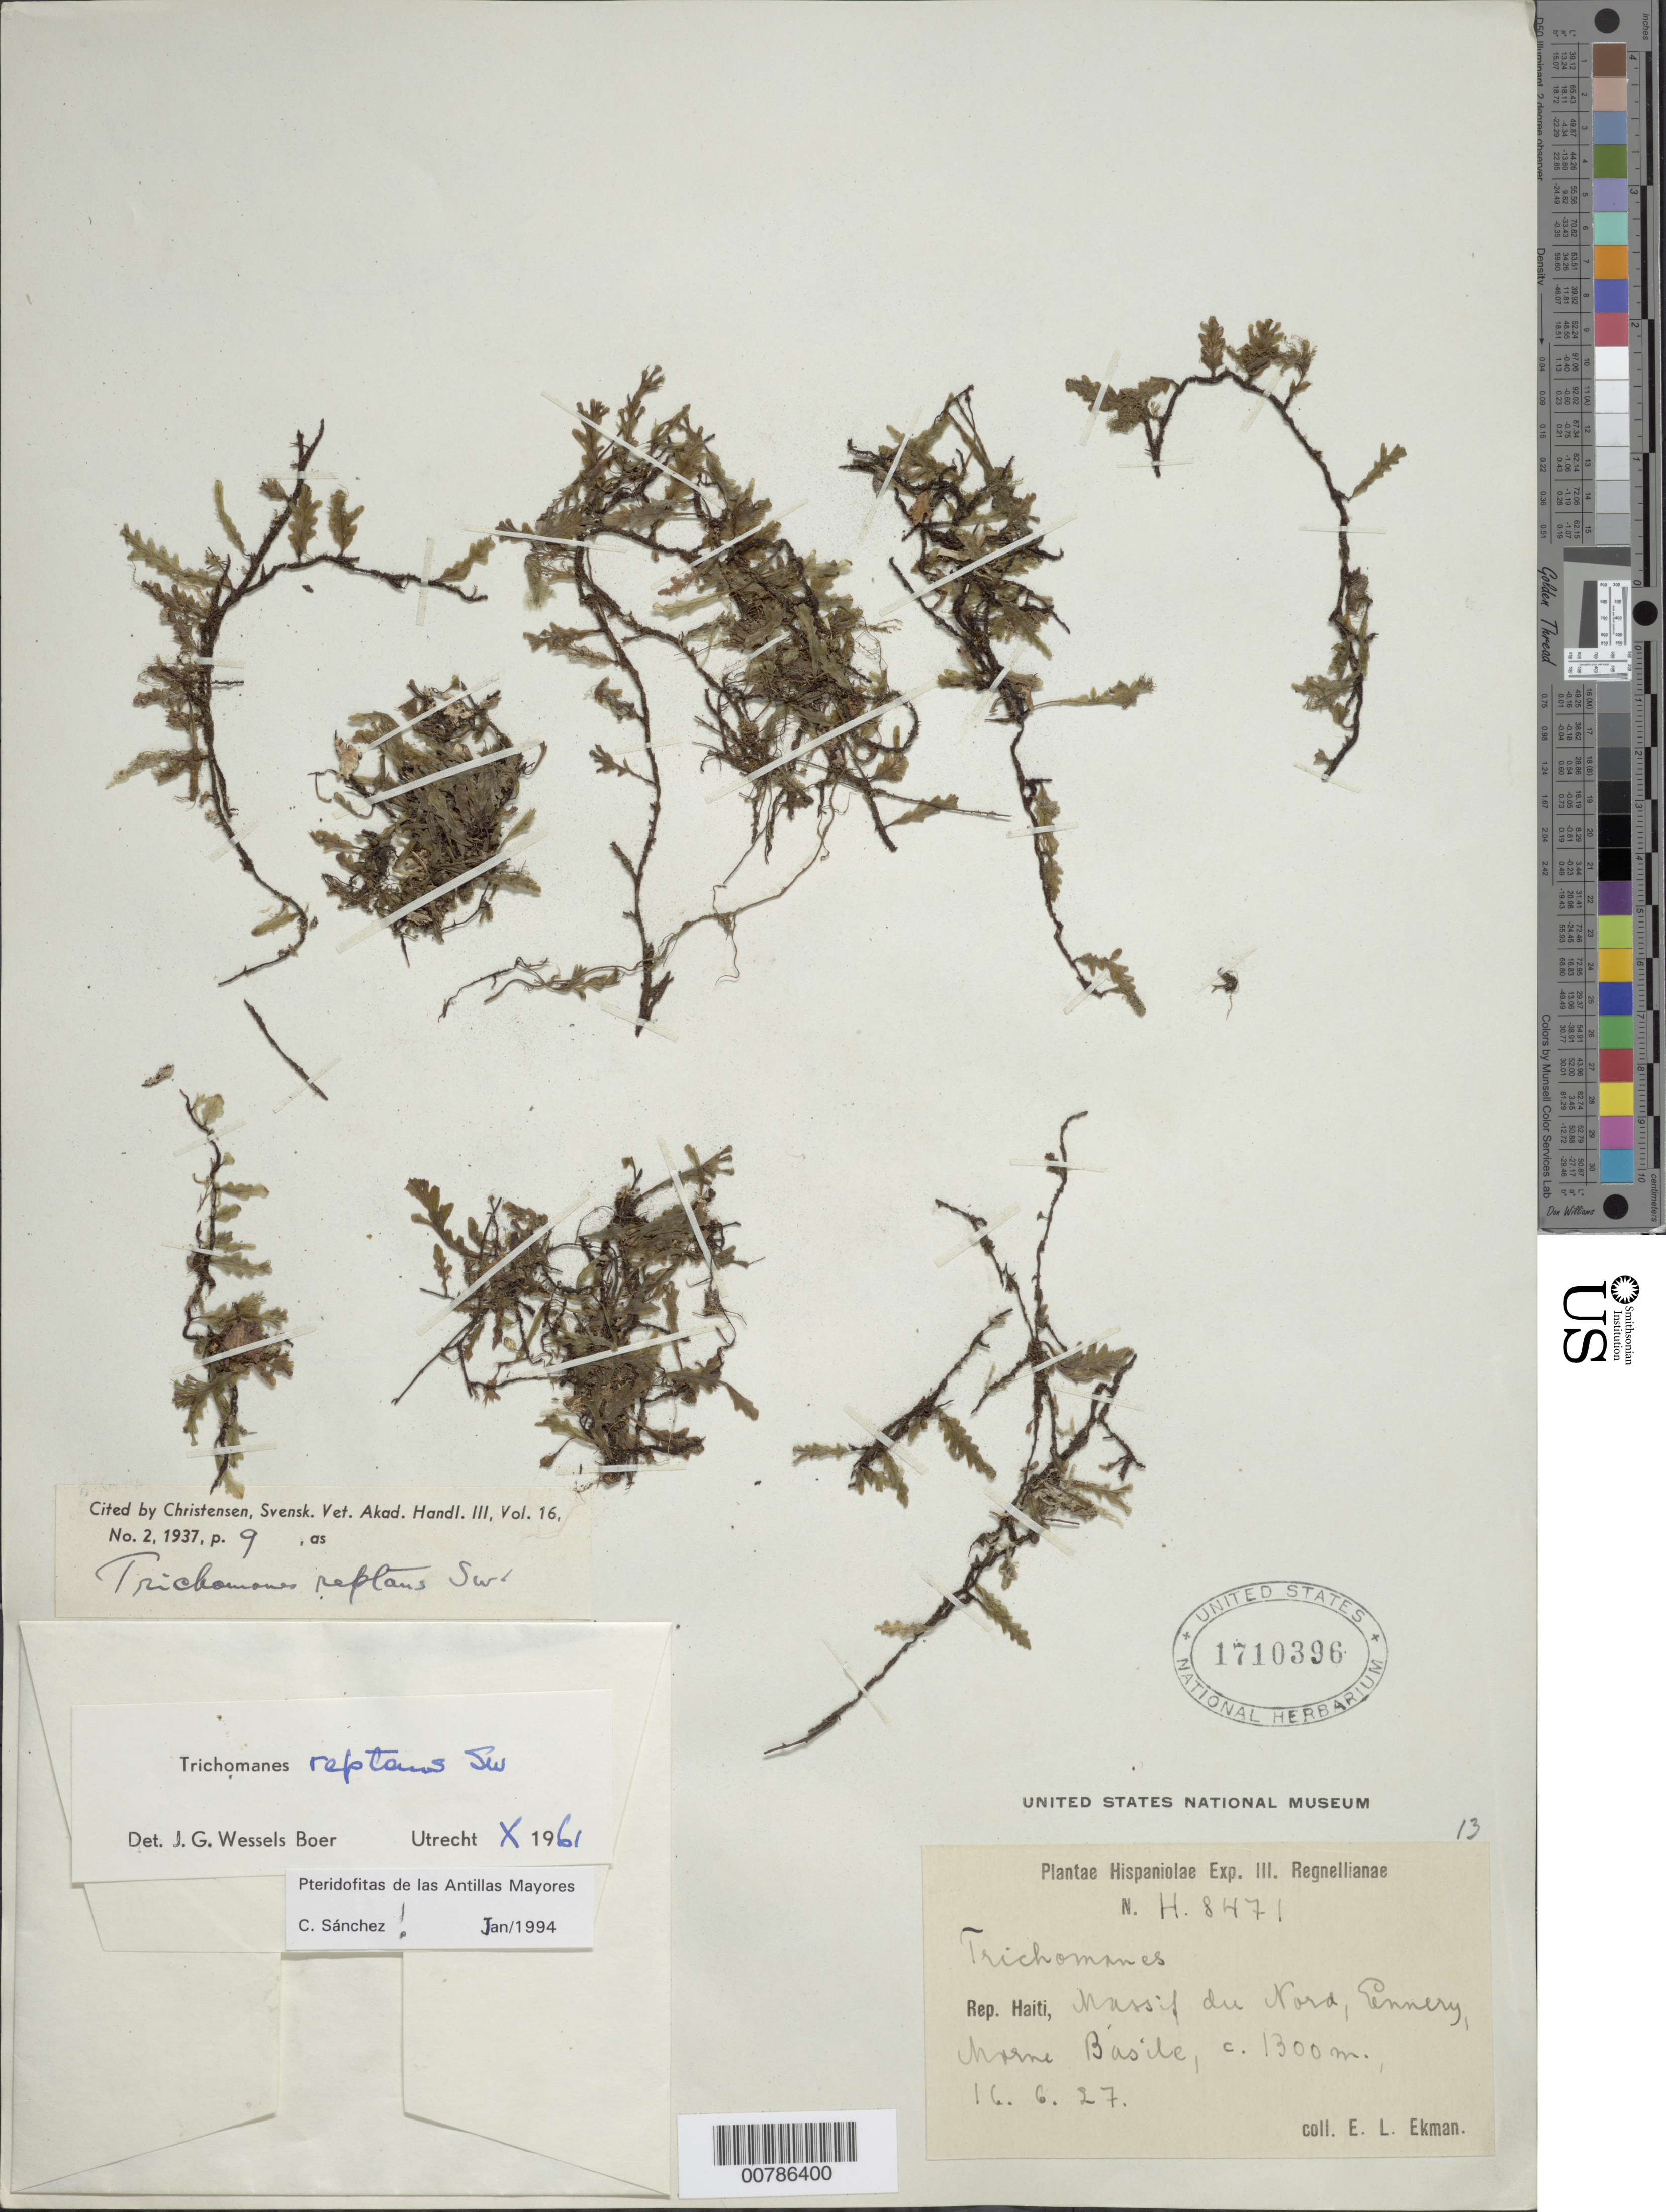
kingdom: Plantae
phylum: Tracheophyta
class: Polypodiopsida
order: Hymenophyllales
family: Hymenophyllaceae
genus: Didymoglossum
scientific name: Didymoglossum reptans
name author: (Sw.) C. Presl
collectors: E. L. Ekman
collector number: H 8471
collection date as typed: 16 Jun 1927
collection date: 1927-06-16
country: Haiti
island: Hispaniola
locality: Massif du Nord, Ennery, Morne Basile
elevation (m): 1300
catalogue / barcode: US 1710396